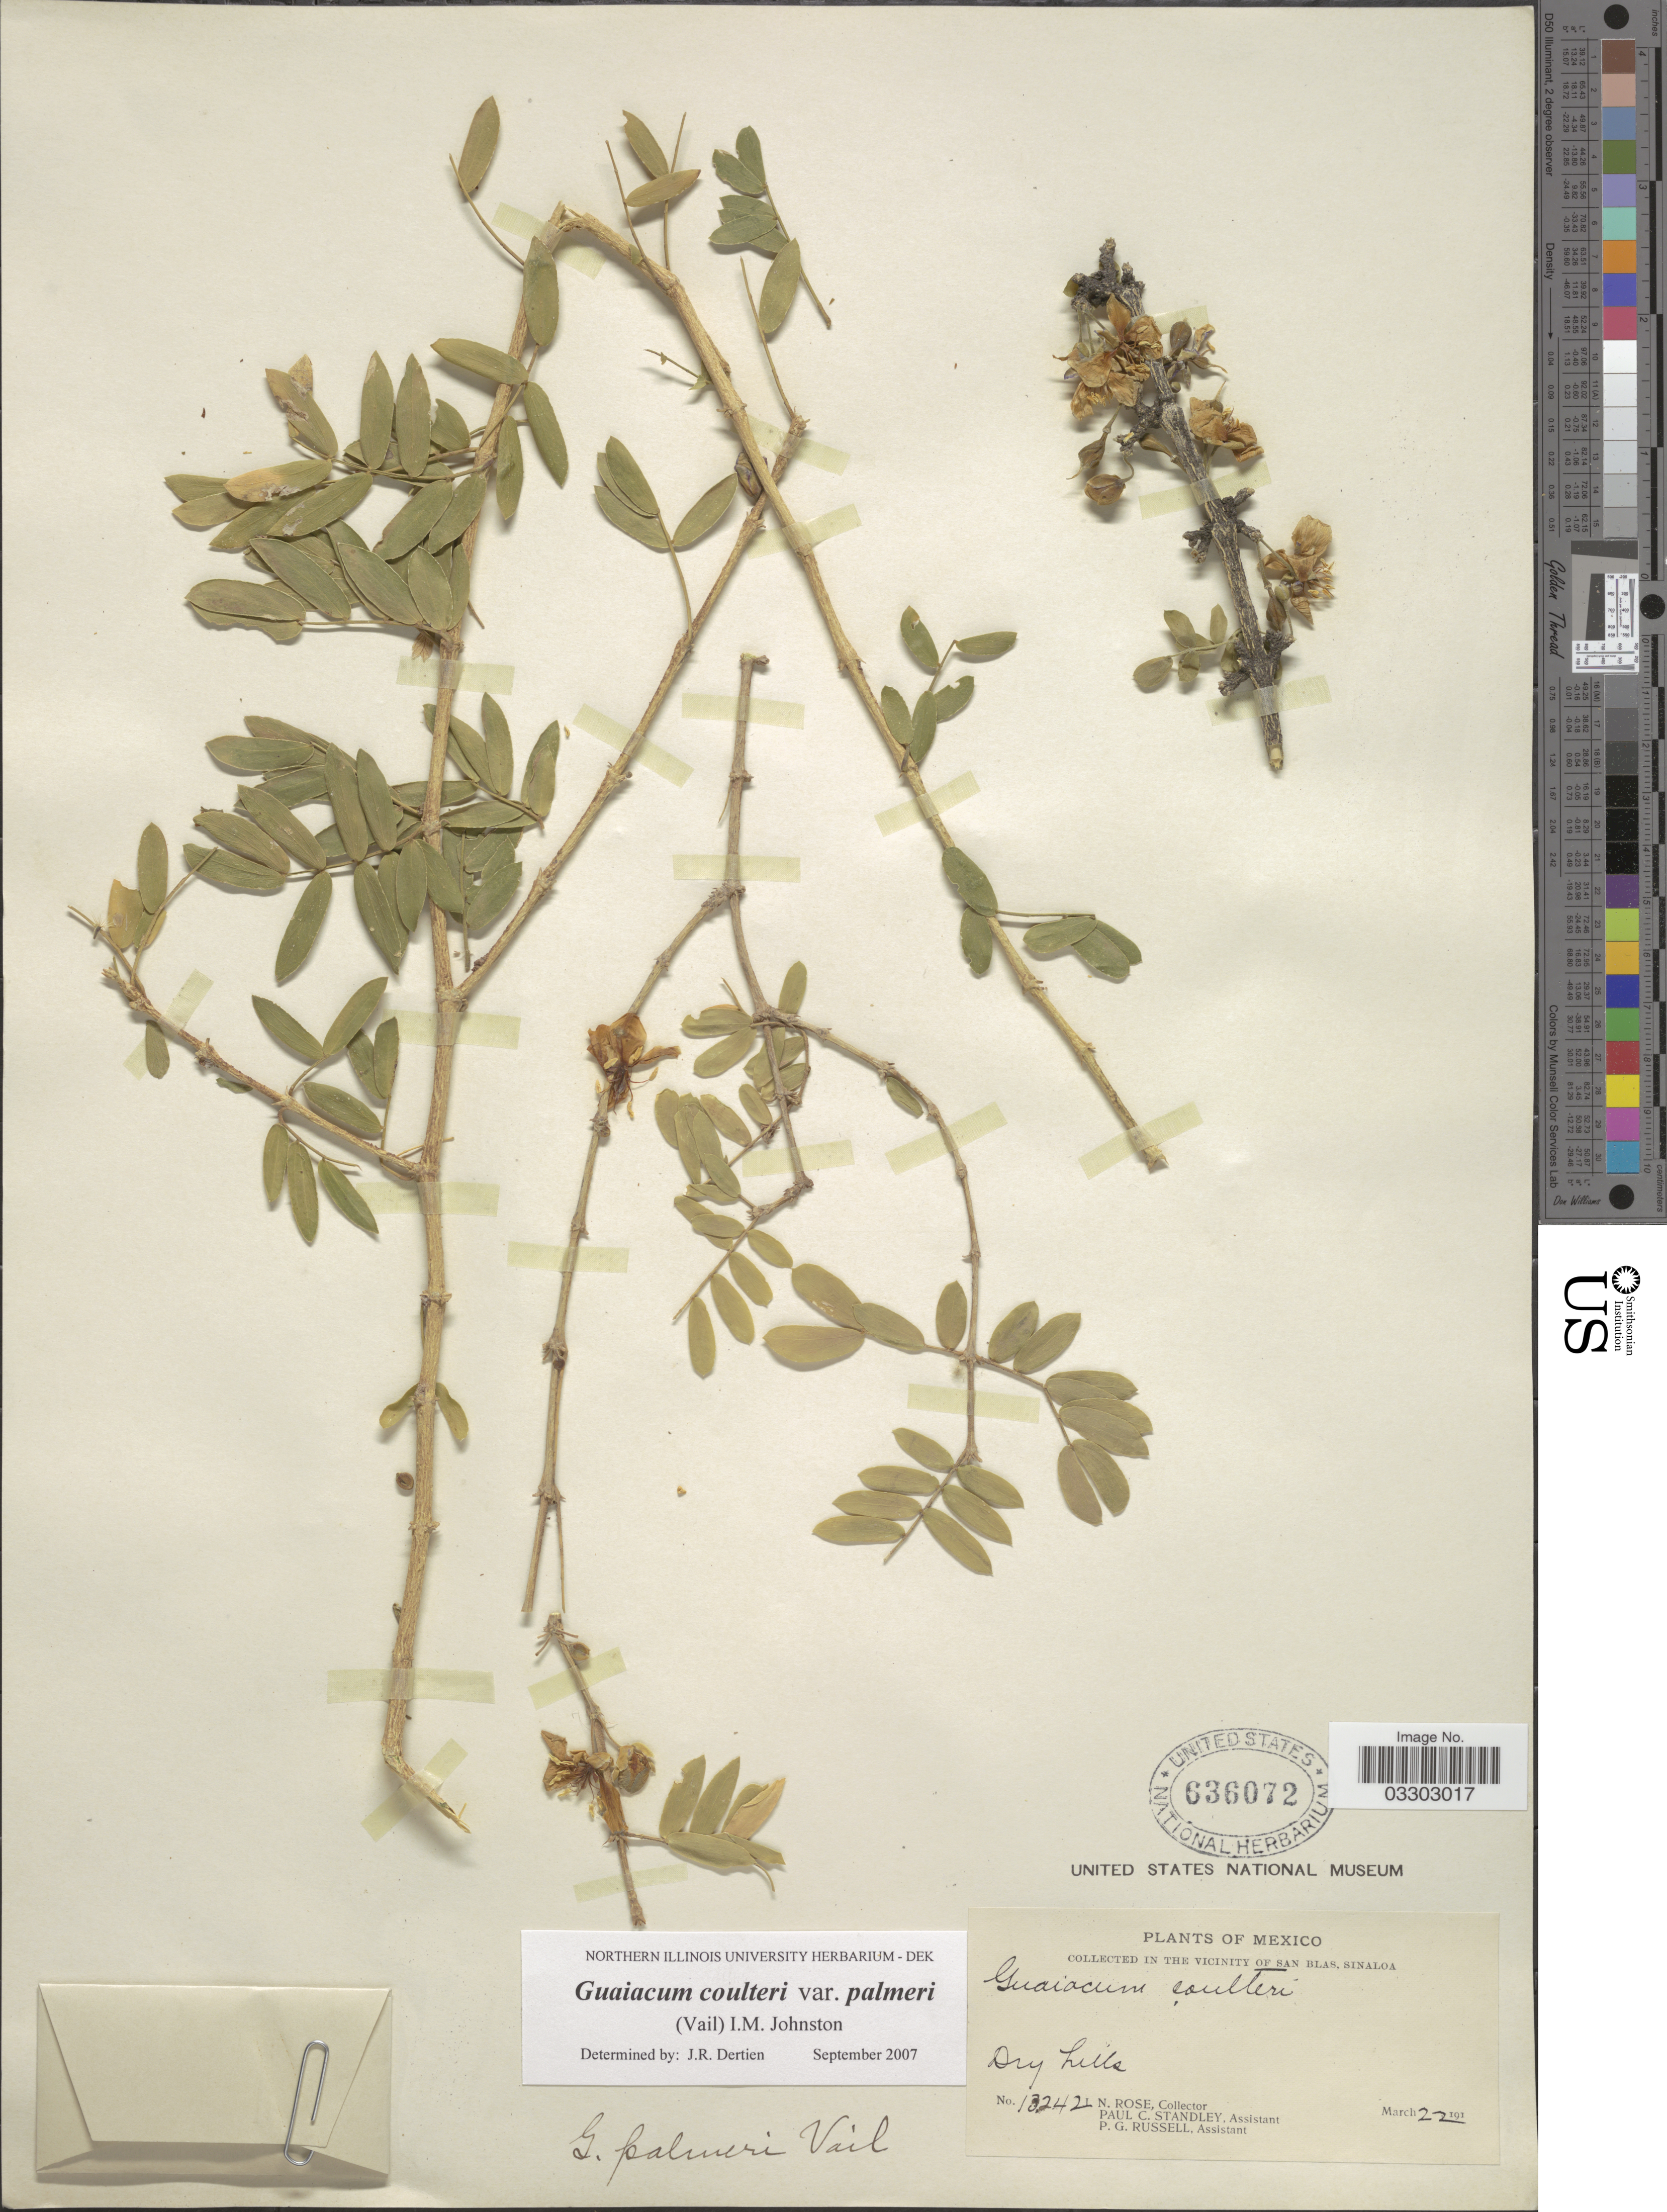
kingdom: Plantae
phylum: Tracheophyta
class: Magnoliopsida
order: Zygophyllales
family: Zygophyllaceae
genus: Guaiacum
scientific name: Guaiacum coulteri var. palmeri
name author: I.M. Johnst.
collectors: J. N. Rose, P. C. Standley & P. G. Russell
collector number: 13242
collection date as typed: March 22 191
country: Mexico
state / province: Sinaloa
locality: In the vicinity of San Blas.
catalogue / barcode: US 636072